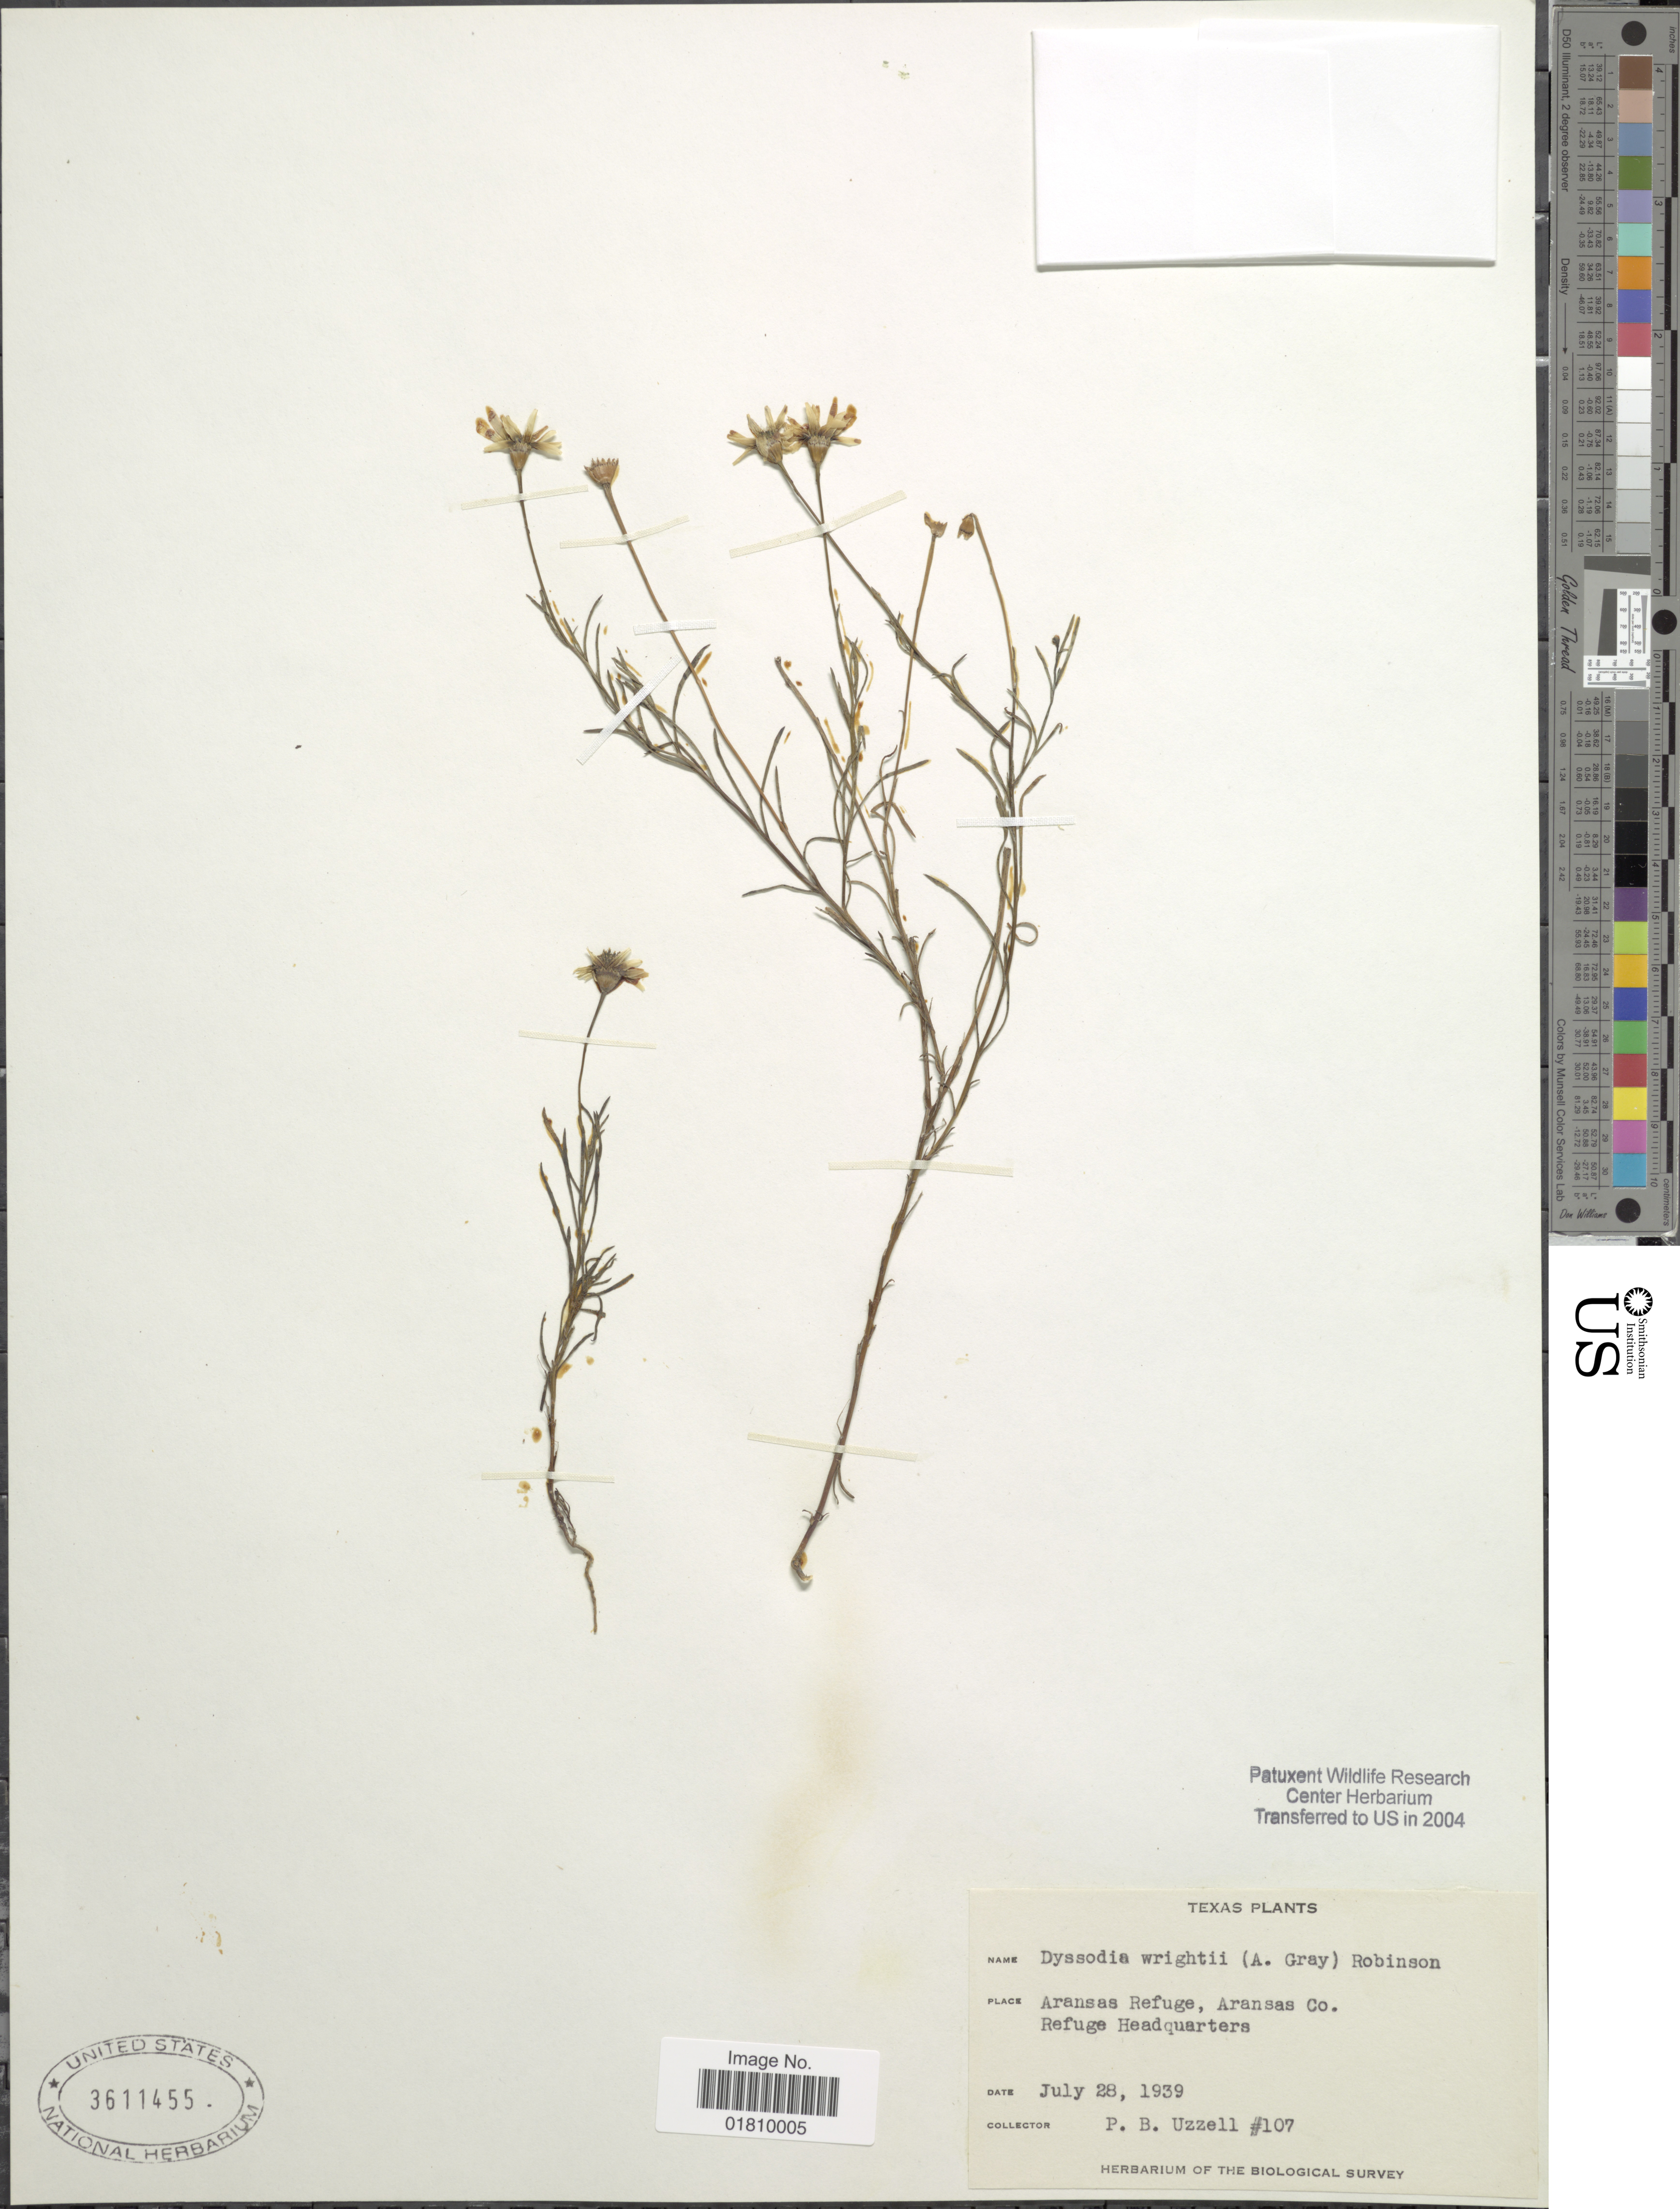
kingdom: Plantae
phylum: Tracheophyta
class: Magnoliopsida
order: Asterales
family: Asteraceae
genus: Thymophylla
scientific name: Thymophylla tenuiloba var. tenuiloba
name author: (DC.) Small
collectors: P. Uzzell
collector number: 107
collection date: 1939-07-28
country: United States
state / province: Texas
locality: Aransas Refuge, Aransas Co., Reguge Headquarters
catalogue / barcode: US 3611455